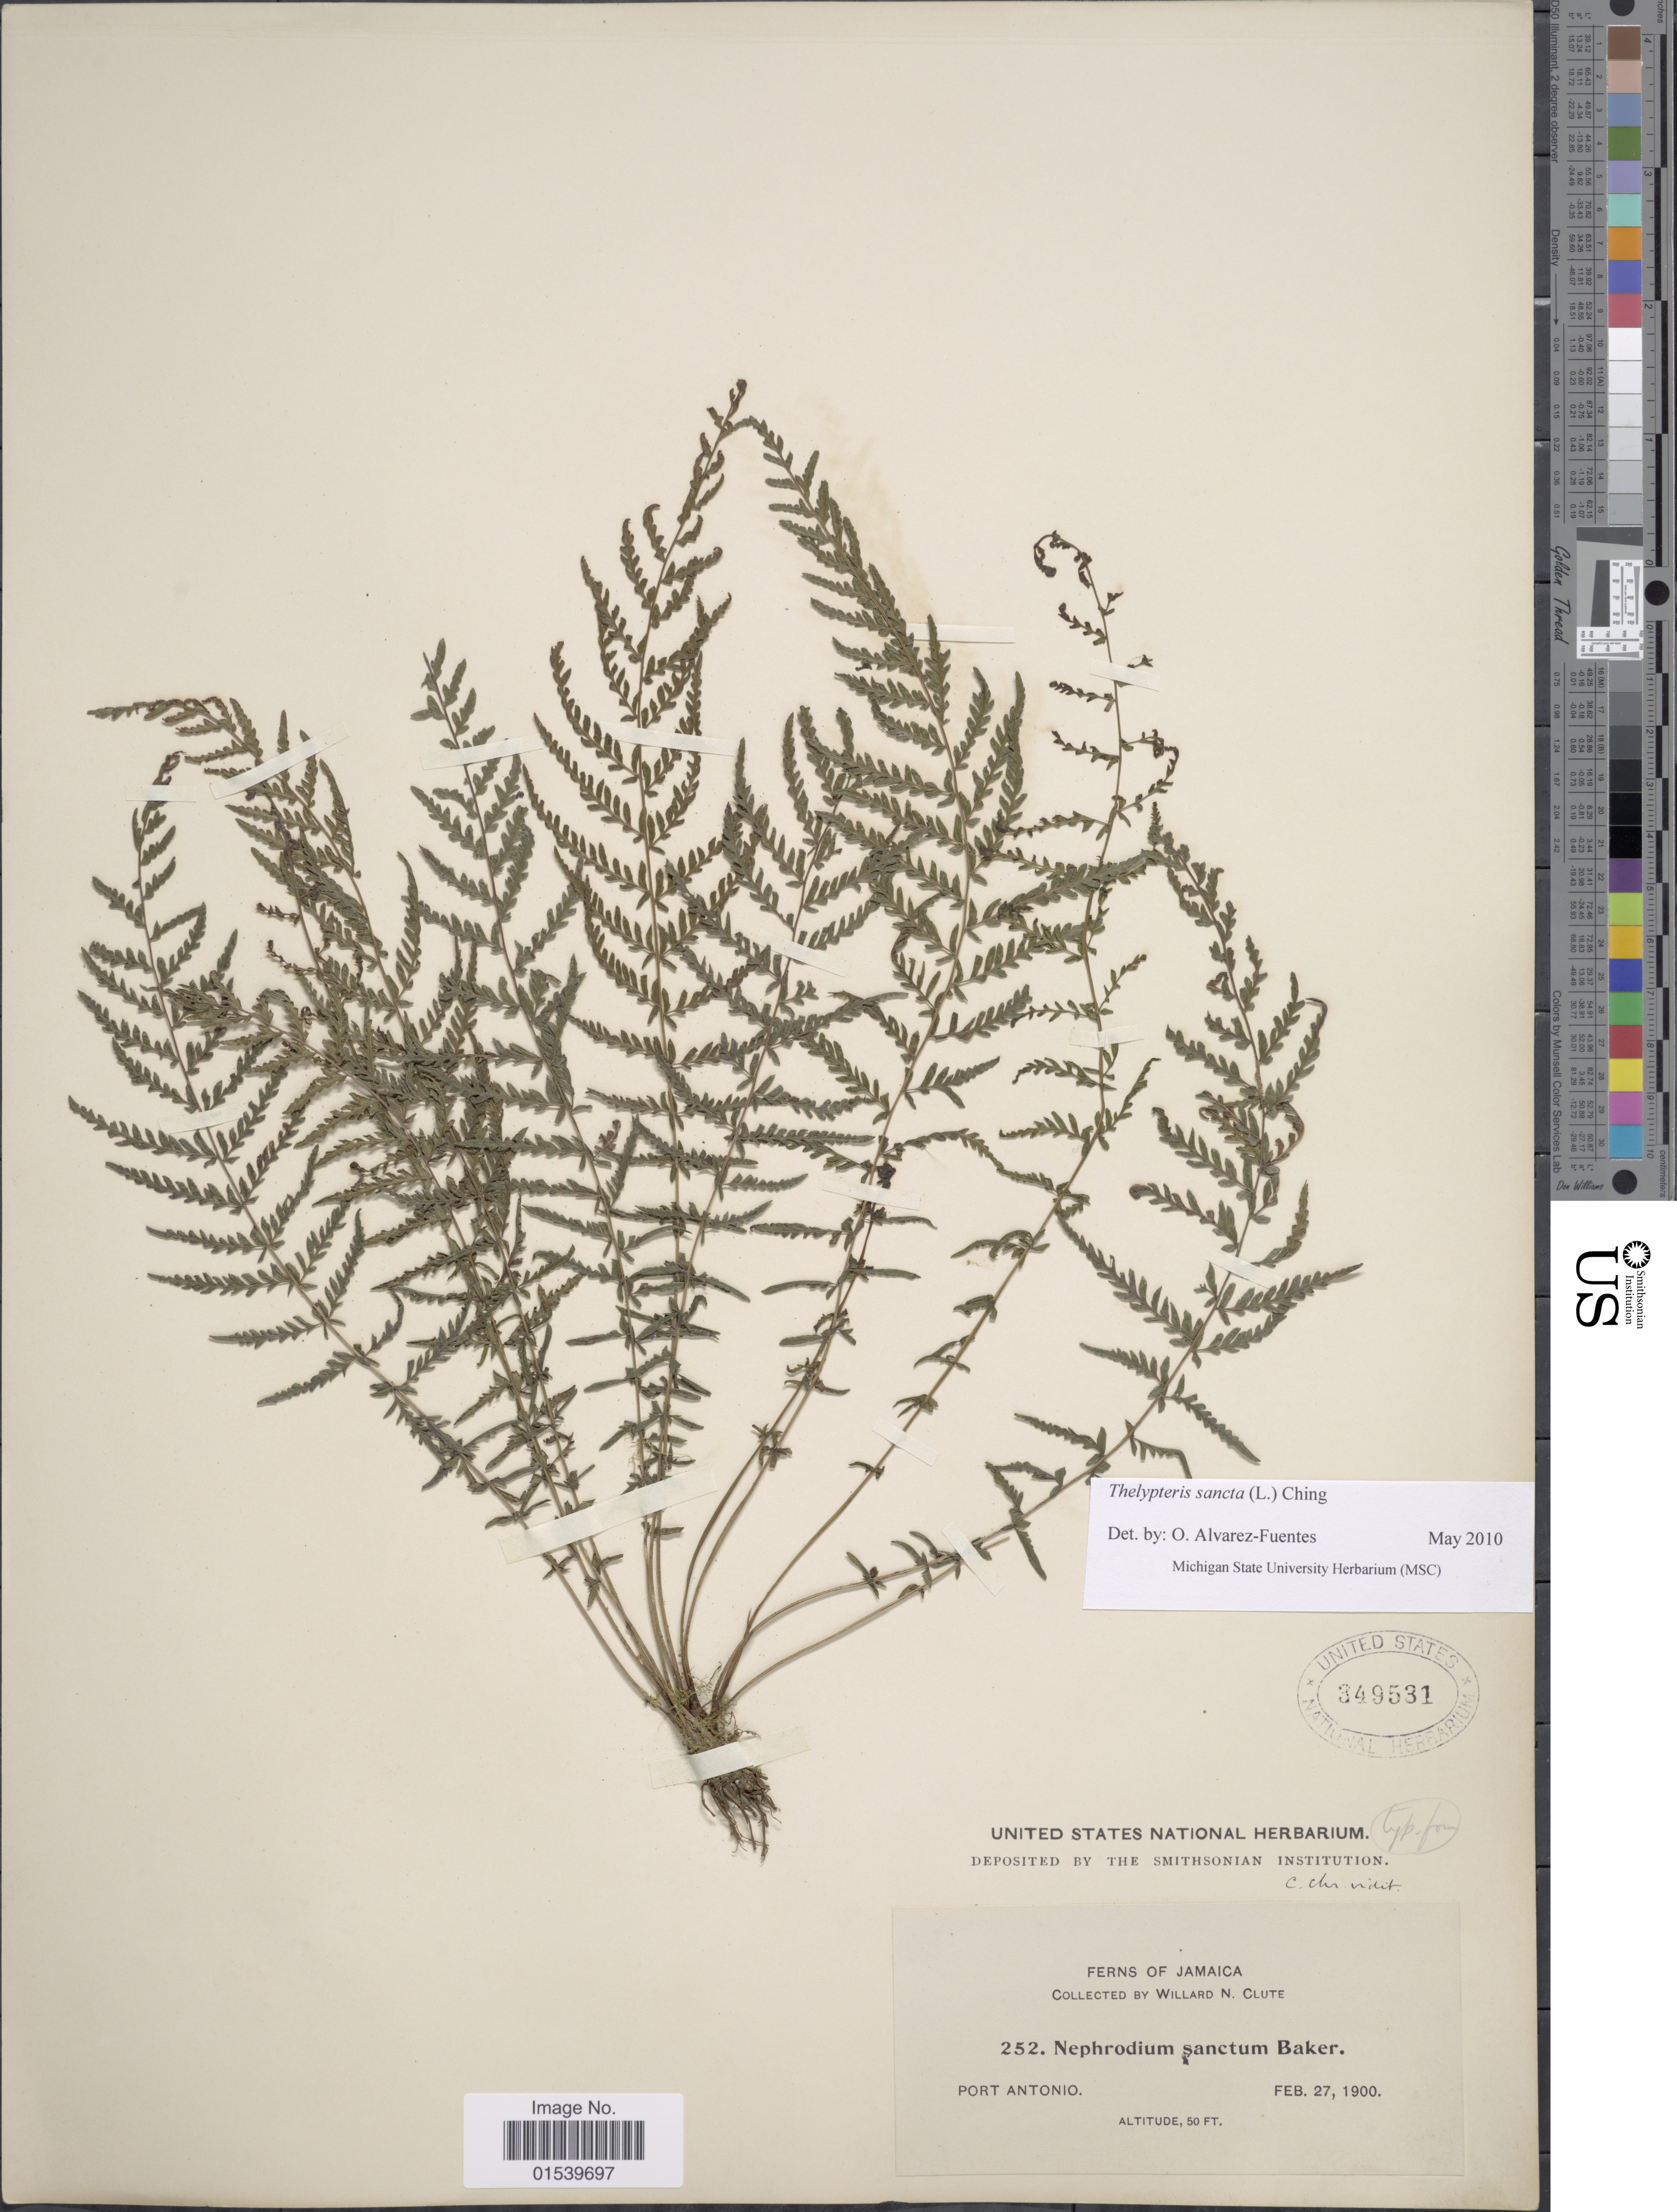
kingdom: Plantae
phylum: Tracheophyta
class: Polypodiopsida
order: Polypodiales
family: Thelypteridaceae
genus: Amauropelta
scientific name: Amauropelta sancta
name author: (L.) Pic. Serm.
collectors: W. N. Clute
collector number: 252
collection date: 1900-02-27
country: Jamaica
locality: Port Antonio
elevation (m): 15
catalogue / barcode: US 349531